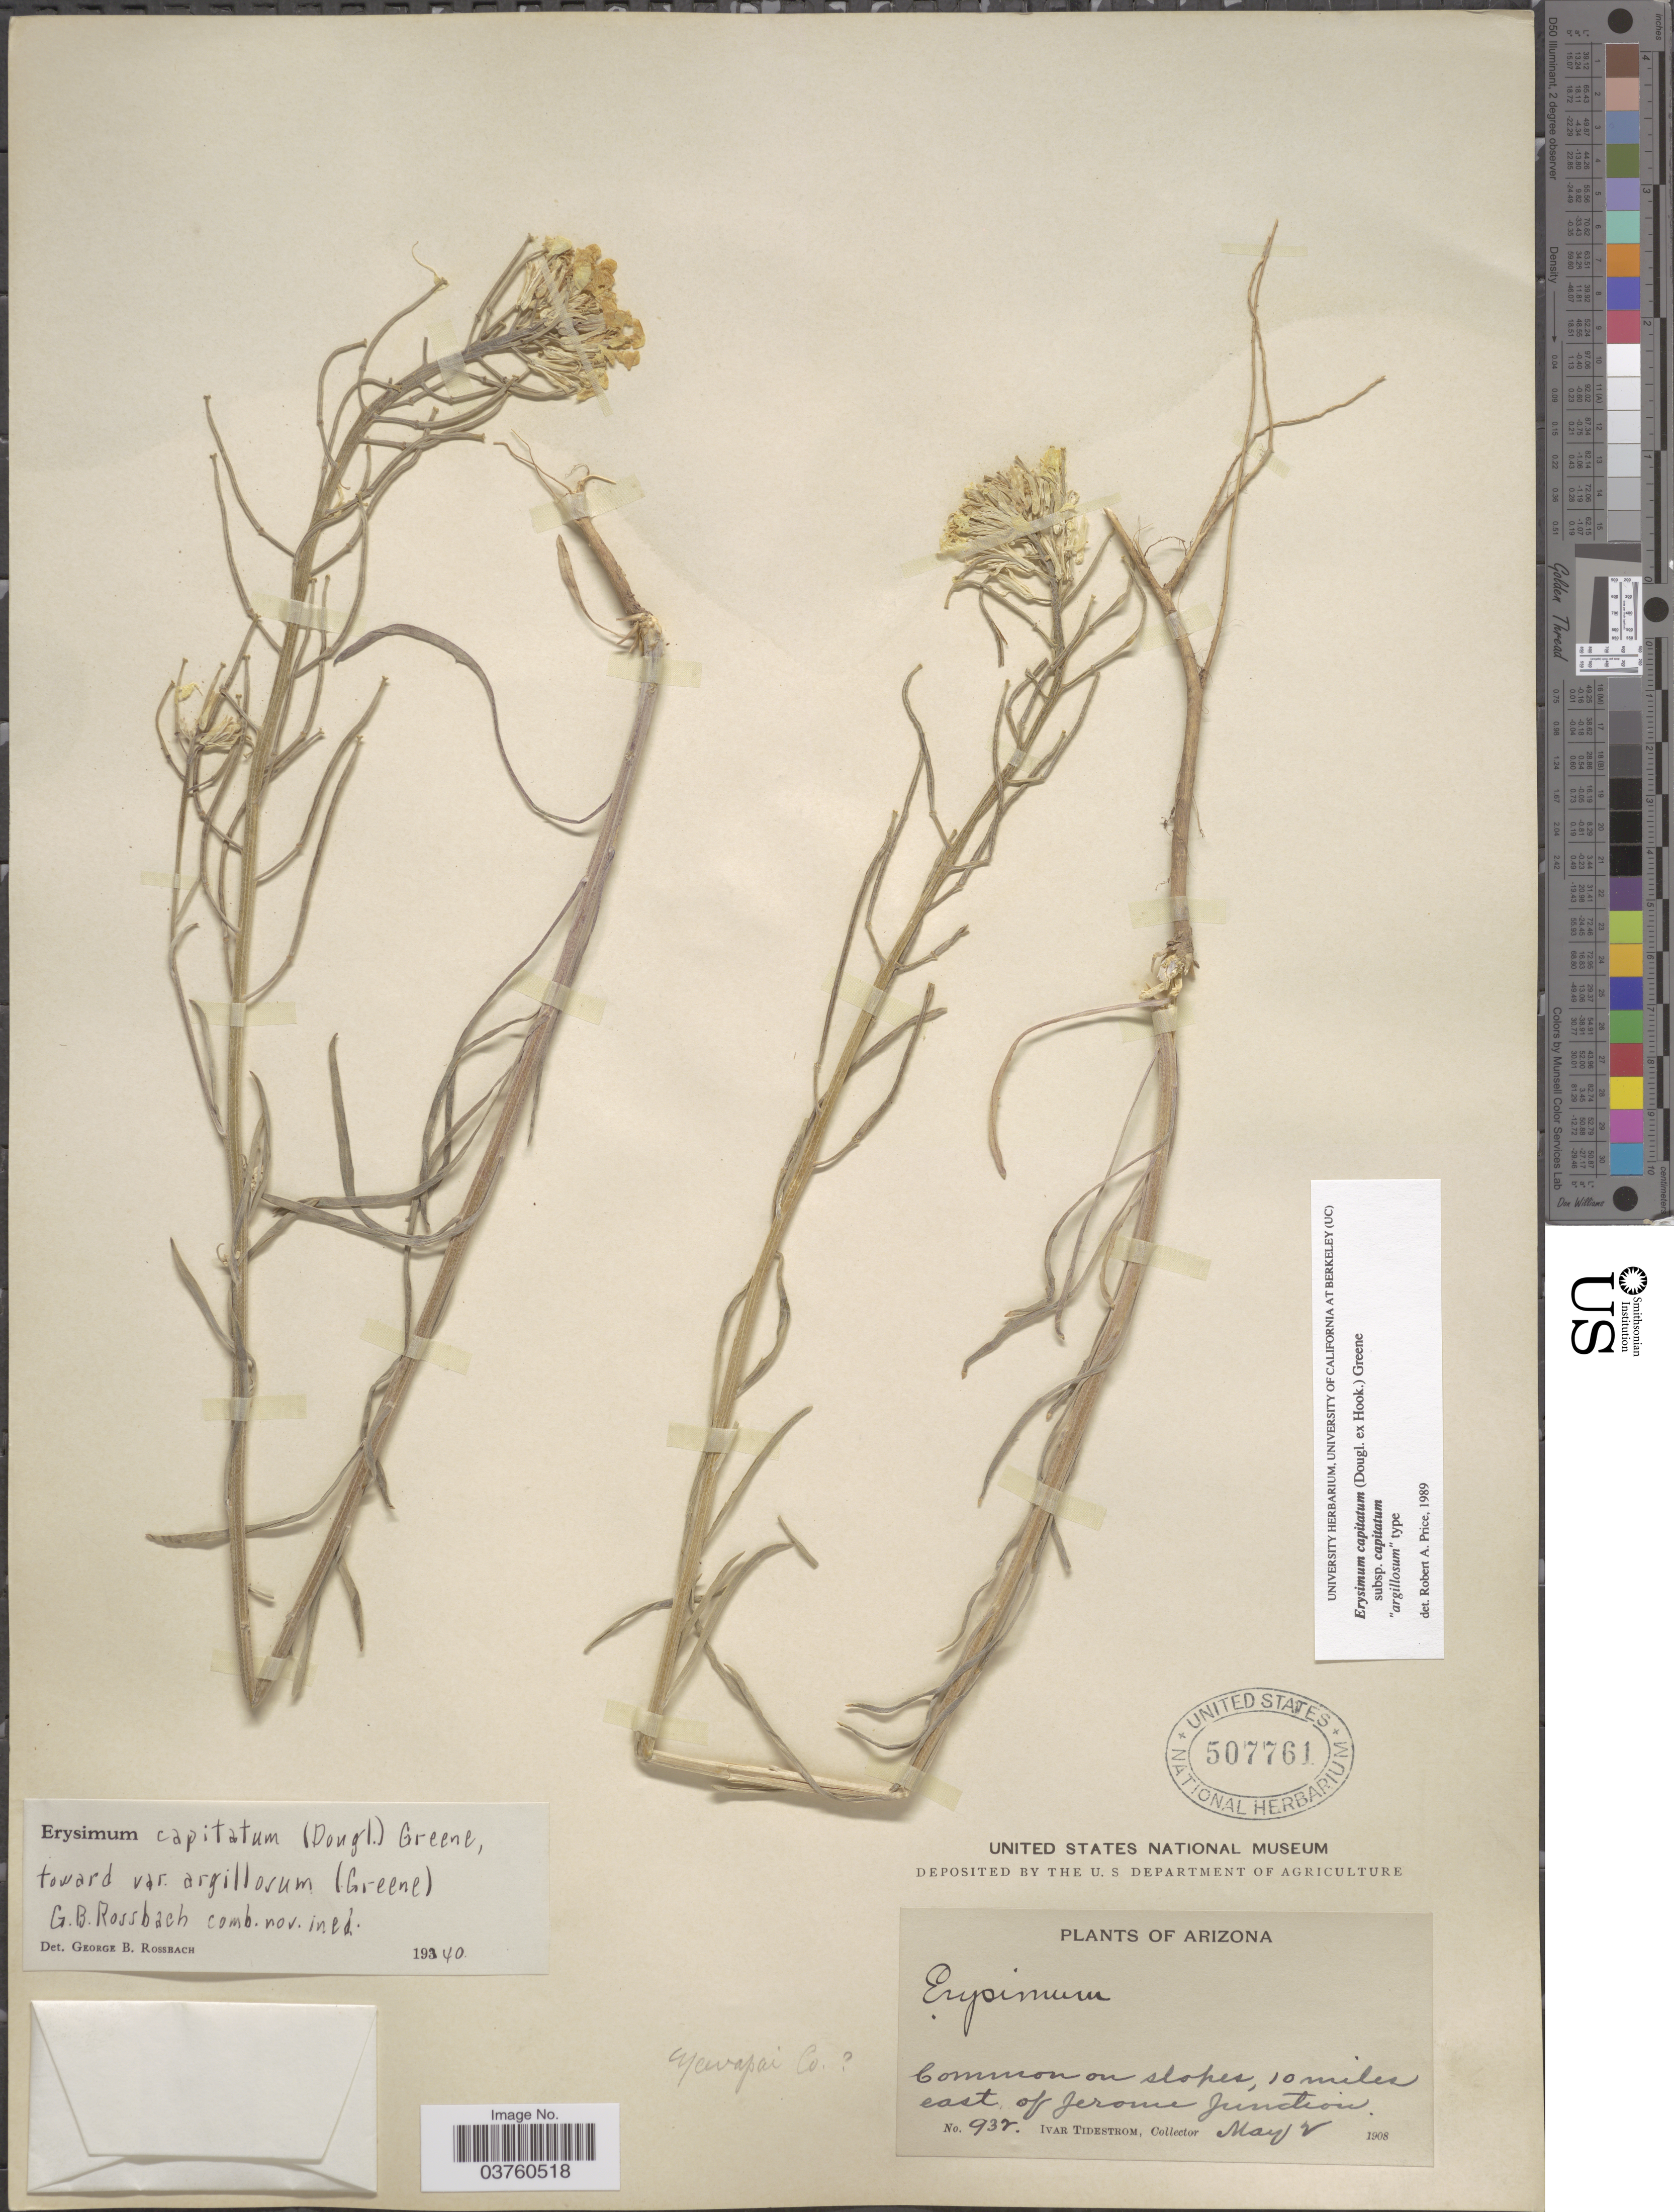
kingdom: Plantae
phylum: Tracheophyta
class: Magnoliopsida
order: Brassicales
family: Brassicaceae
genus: Erysimum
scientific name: Erysimum capitatum subsp. capitatum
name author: (Douglas ex Hook.) Greene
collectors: I. F. Tidestrom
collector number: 932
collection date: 1908-05-02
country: United States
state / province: Arizona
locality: On slopes, 10 miles east of Jerome Junction. Yavapai Co. [unsure placement]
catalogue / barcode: US 507761